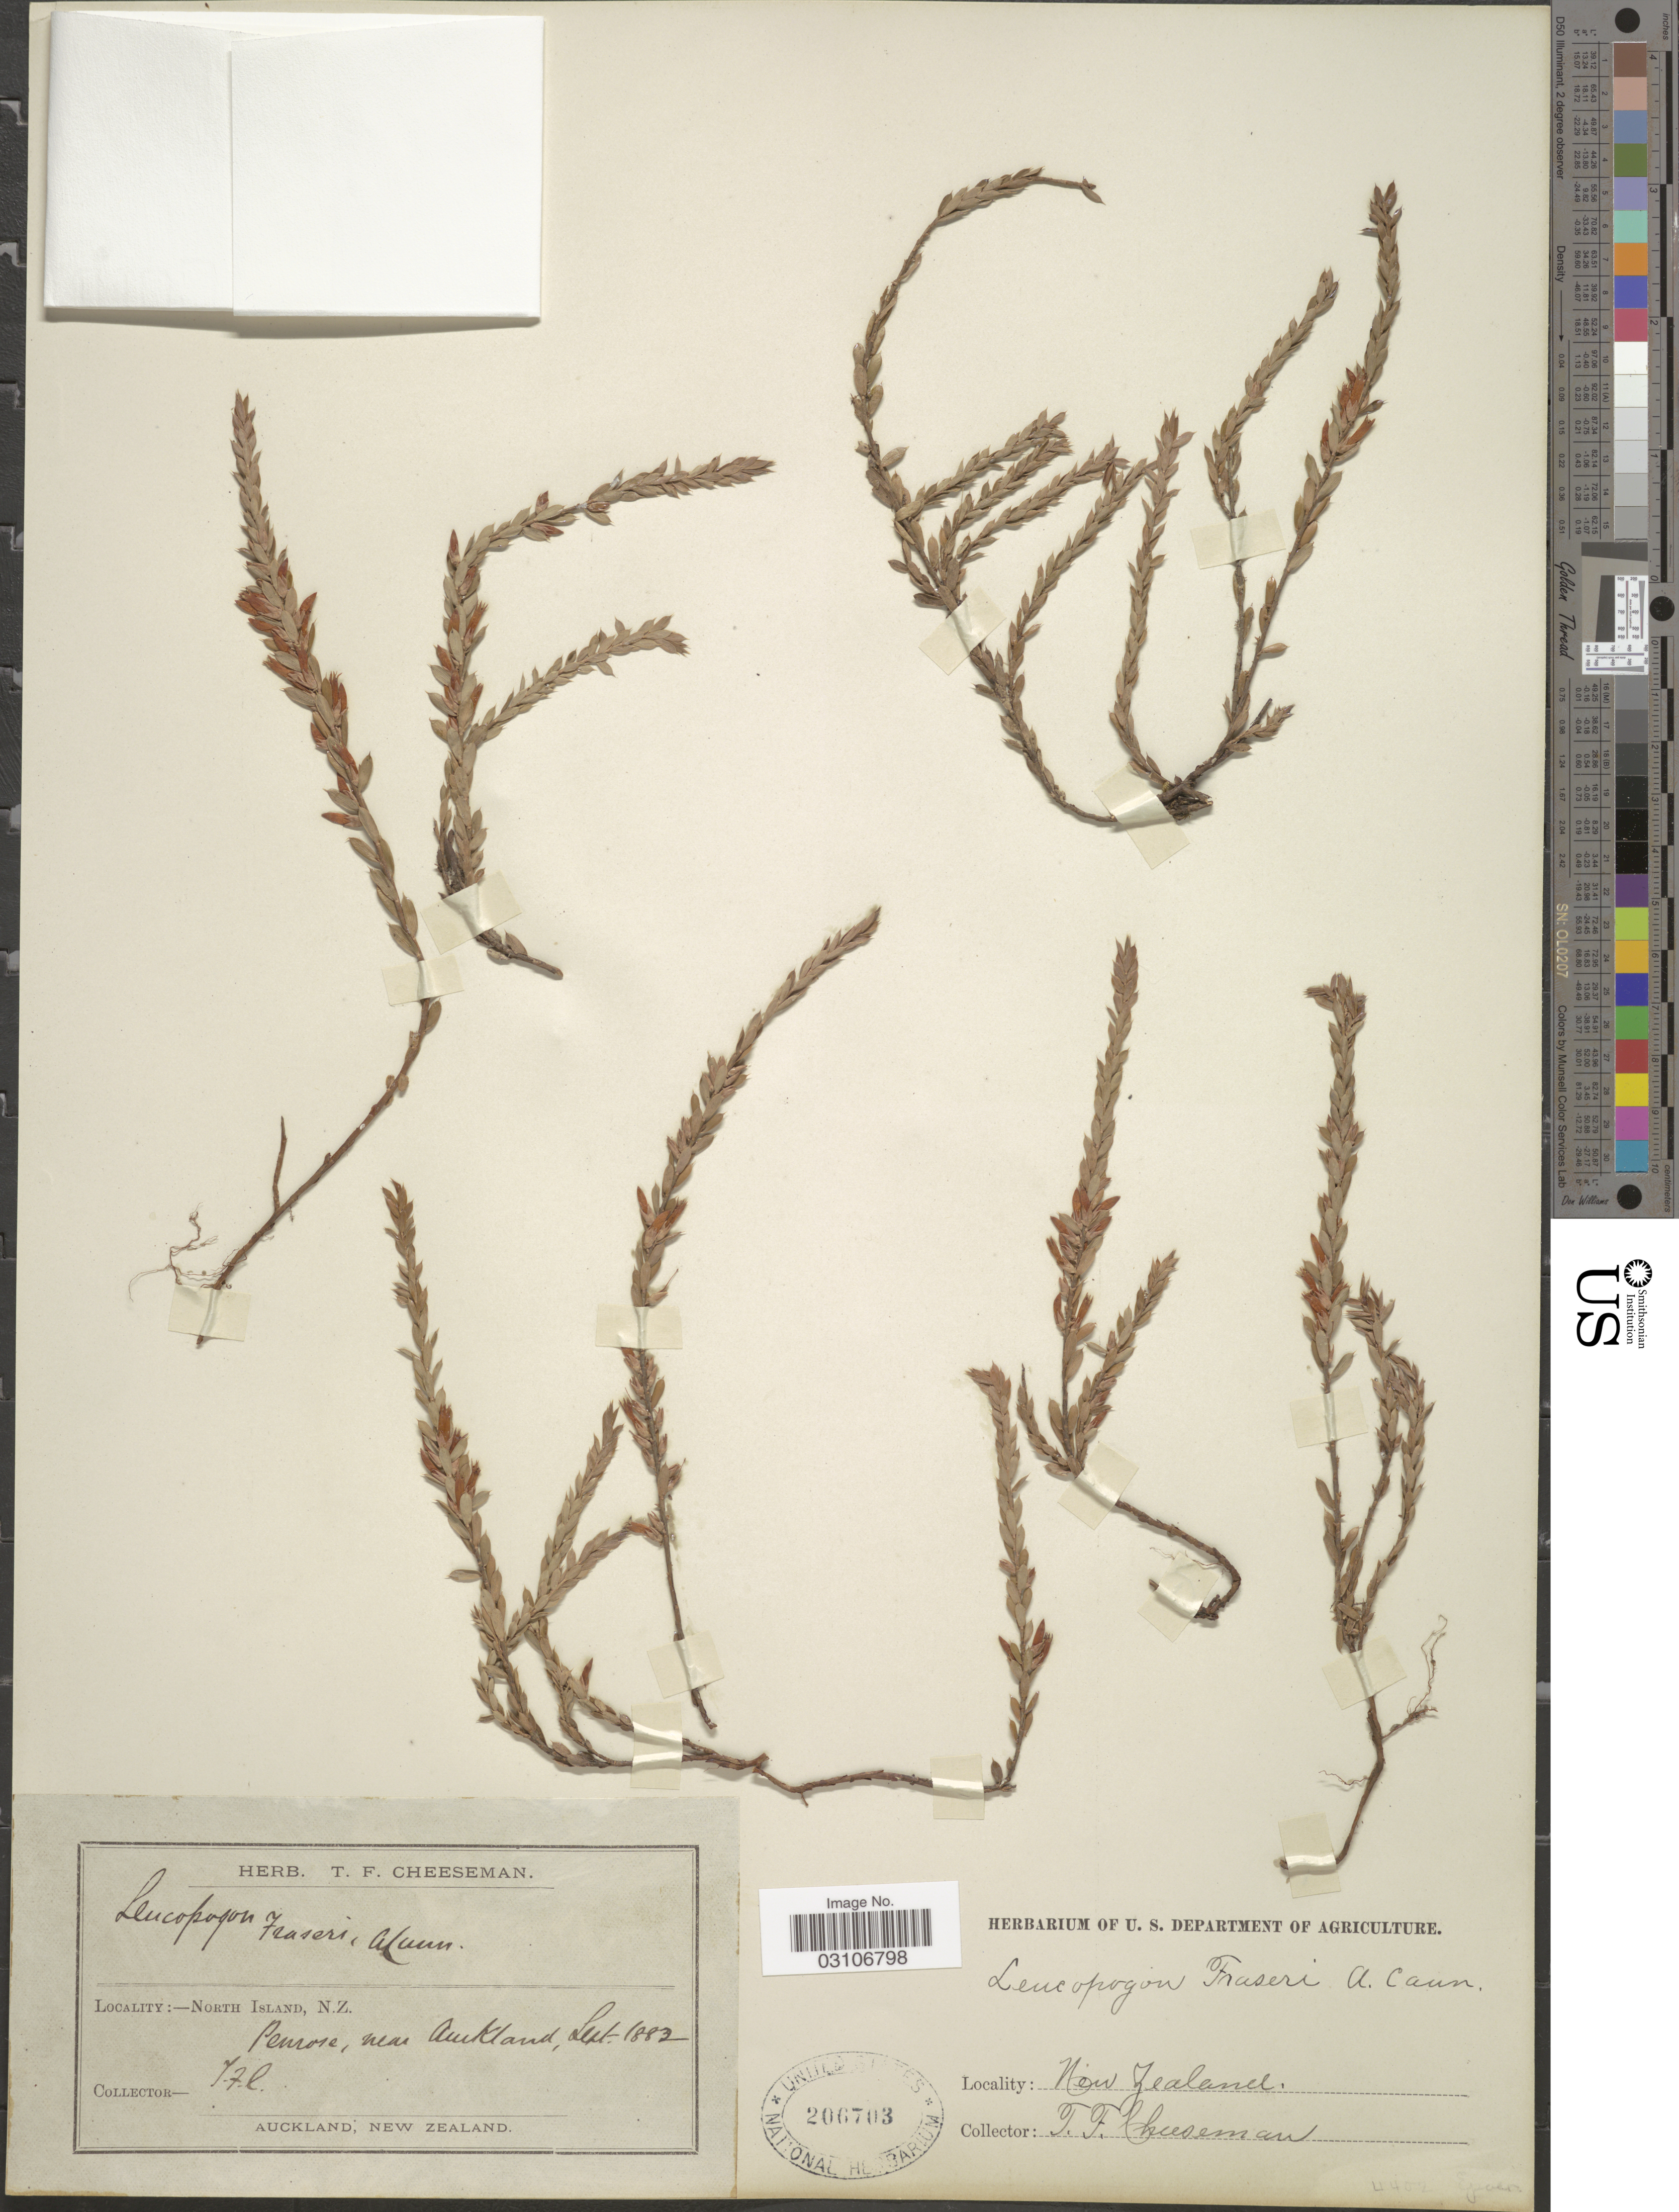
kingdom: Plantae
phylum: Tracheophyta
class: Magnoliopsida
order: Ericales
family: Ericaceae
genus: Leucopogon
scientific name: Leucopogon fraseri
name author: A. Cunn.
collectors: T. F. Cheeseman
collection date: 1882-09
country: New Zealand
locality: North Island, Penrose, near Auckland.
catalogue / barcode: US 206703